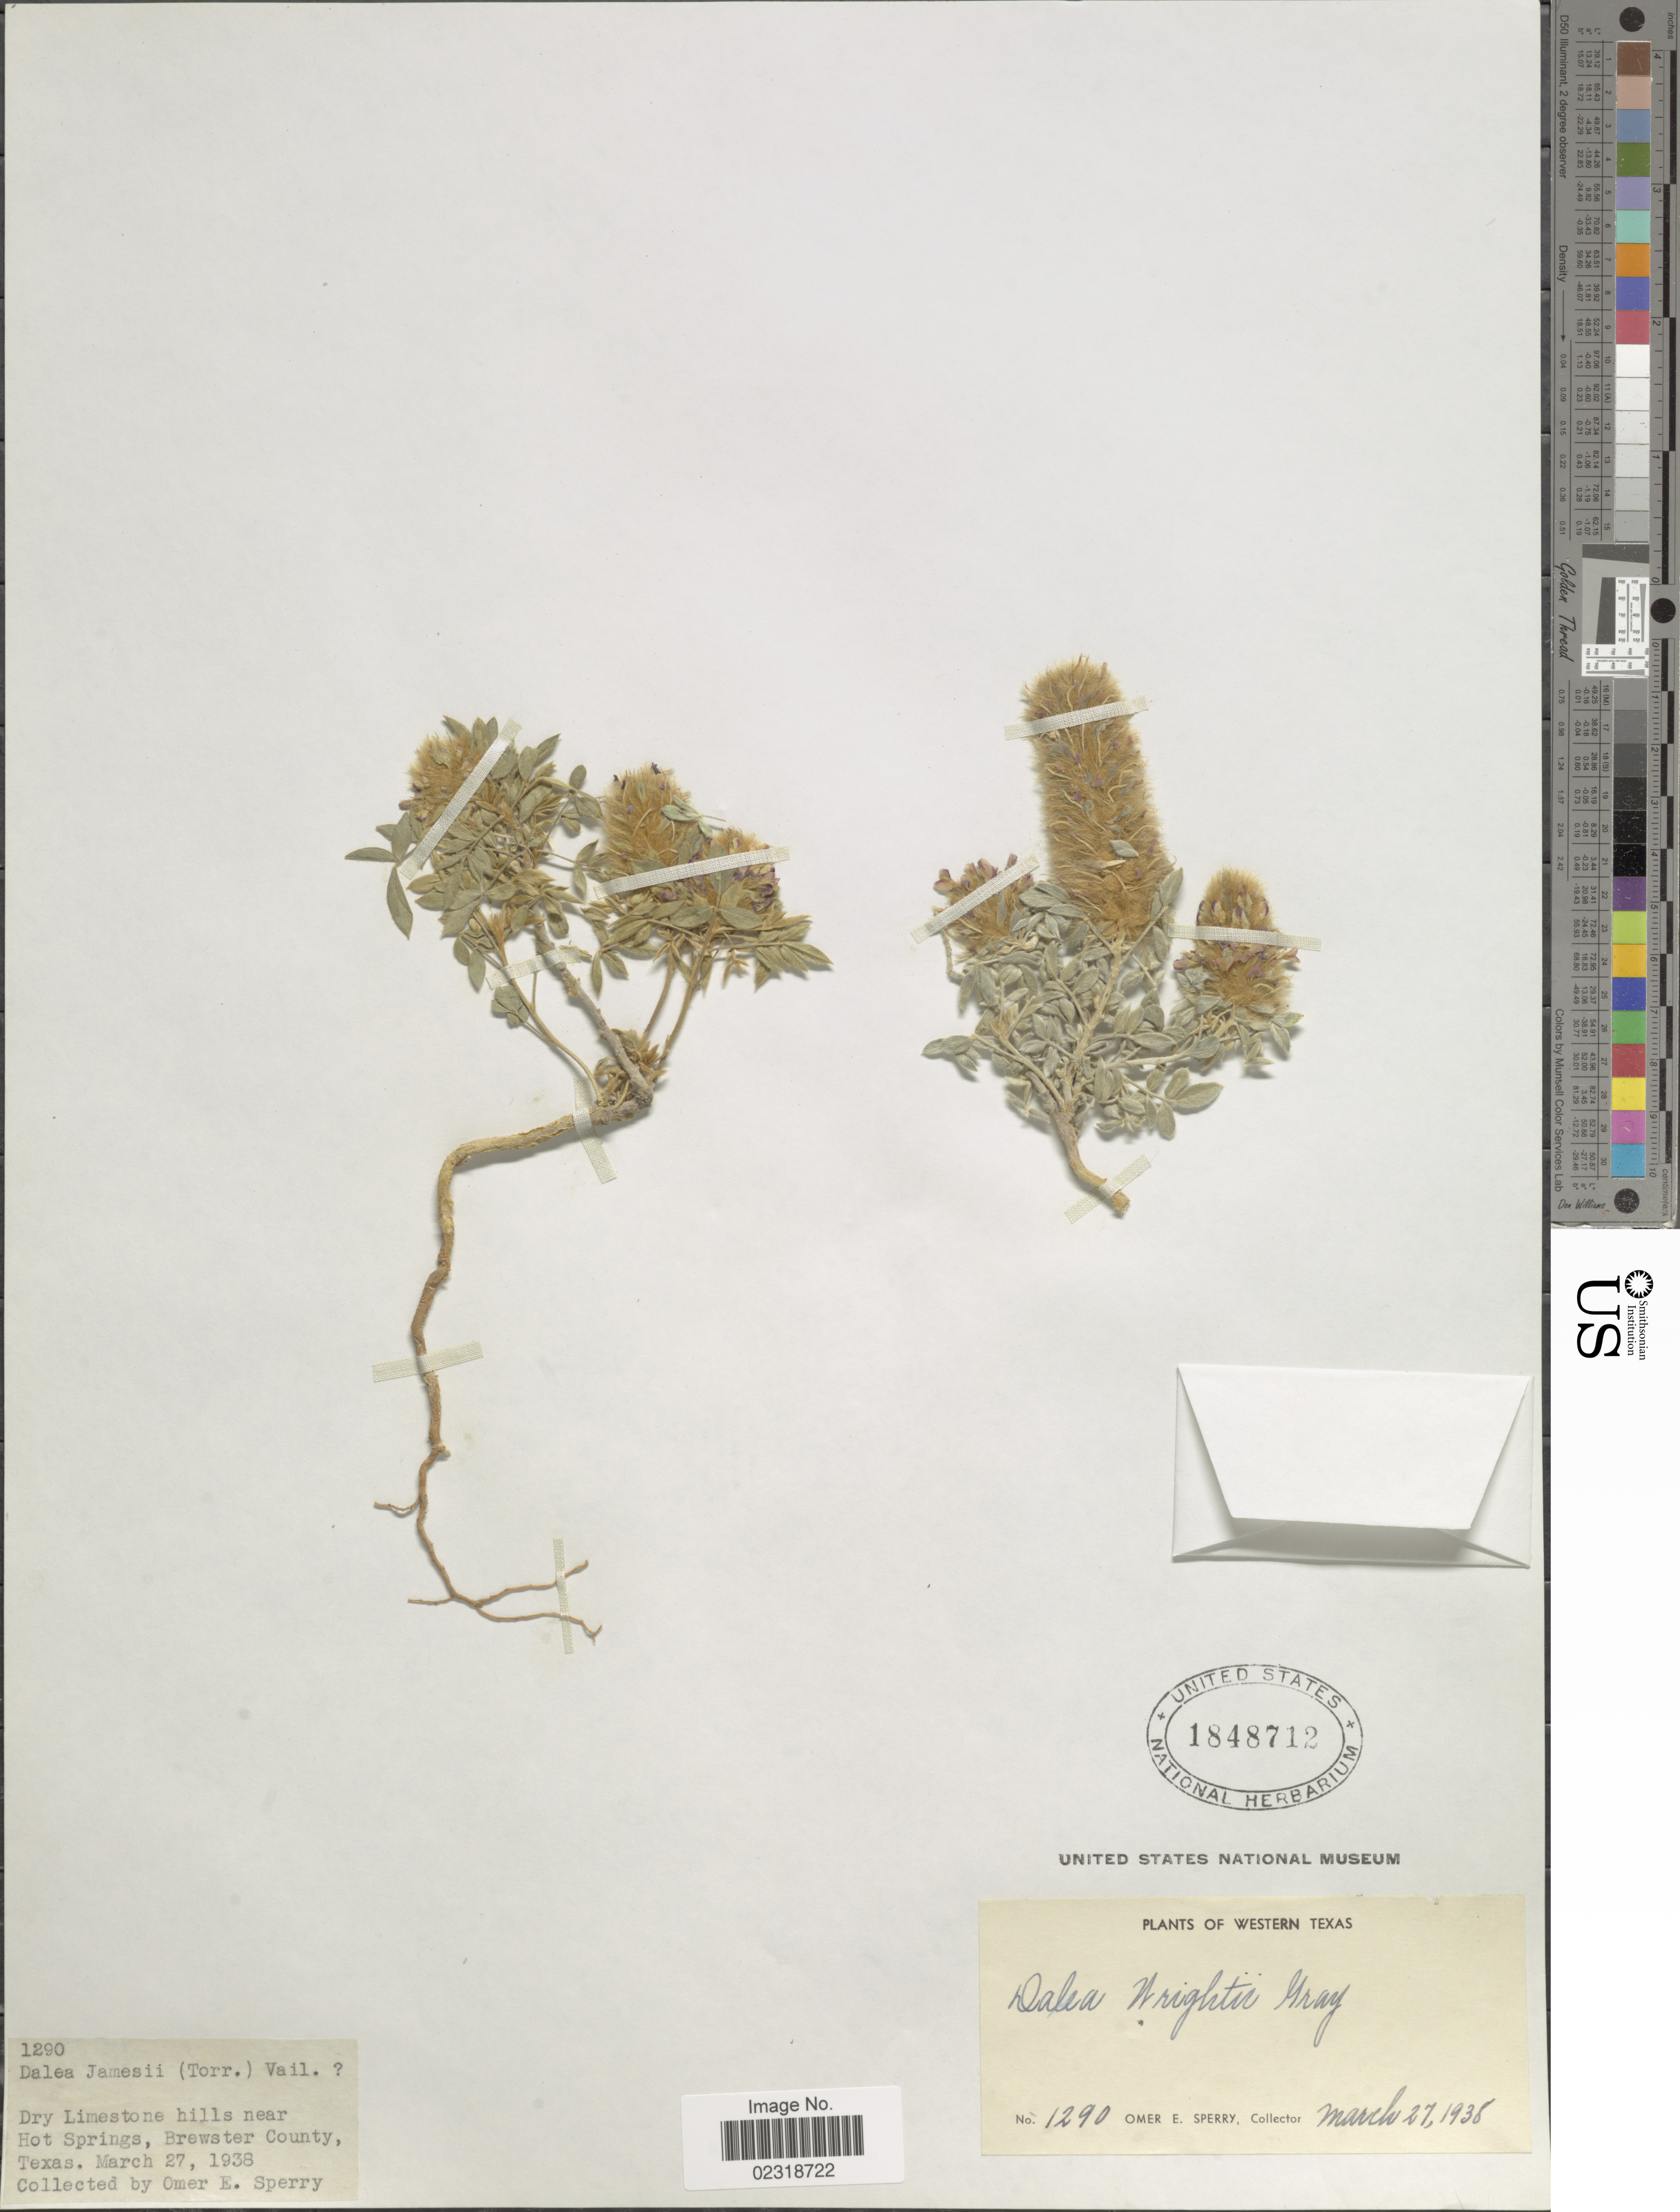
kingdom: Plantae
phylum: Tracheophyta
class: Magnoliopsida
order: Fabales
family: Fabaceae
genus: Dalea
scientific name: Dalea wrightii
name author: A. Gray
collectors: O. E. Sperry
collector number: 1290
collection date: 1938-03-27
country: United States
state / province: Texas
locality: Western Texas, dry limestone hills near Hot Springs, Brewster County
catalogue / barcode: US 1848712